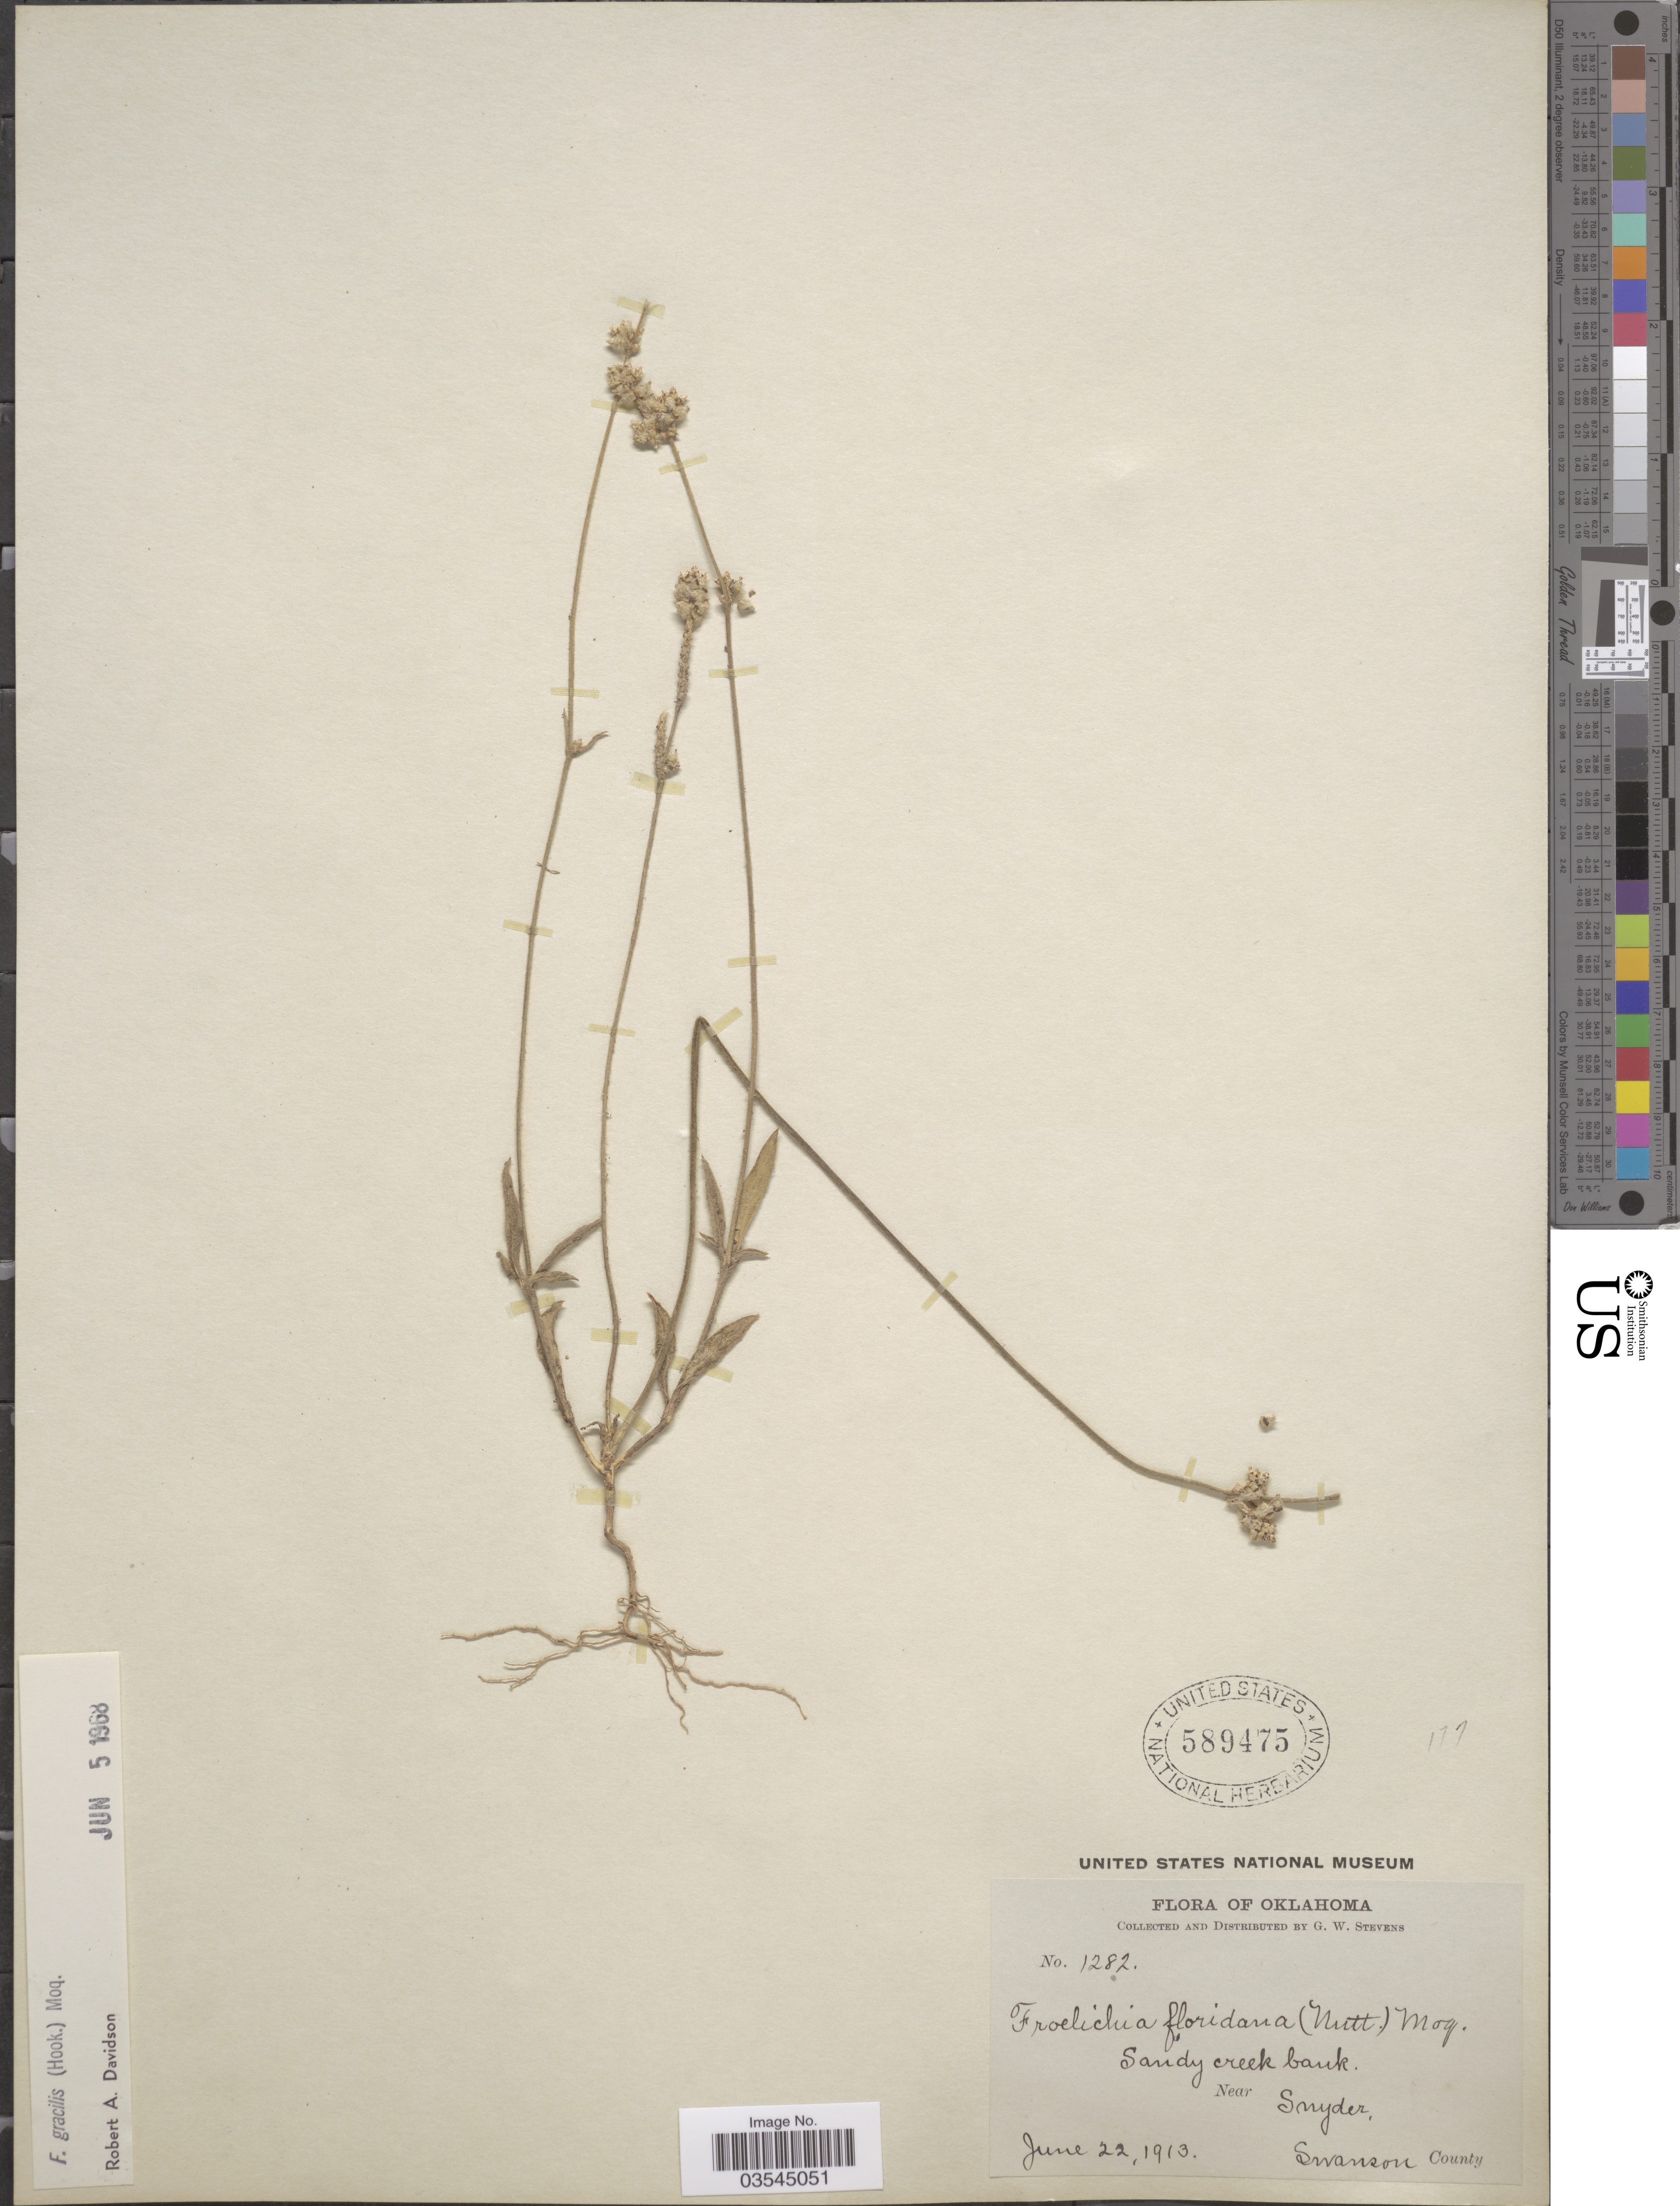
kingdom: Plantae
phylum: Tracheophyta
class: Magnoliopsida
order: Caryophyllales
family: Amaranthaceae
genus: Froelichia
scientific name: Froelichia gracilis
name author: (Hook.) Moq.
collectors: G. W. Stevens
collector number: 1282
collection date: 1913-06-22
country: United States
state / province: Oklahoma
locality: Near Snyder Swanson County.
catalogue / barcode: US 589475